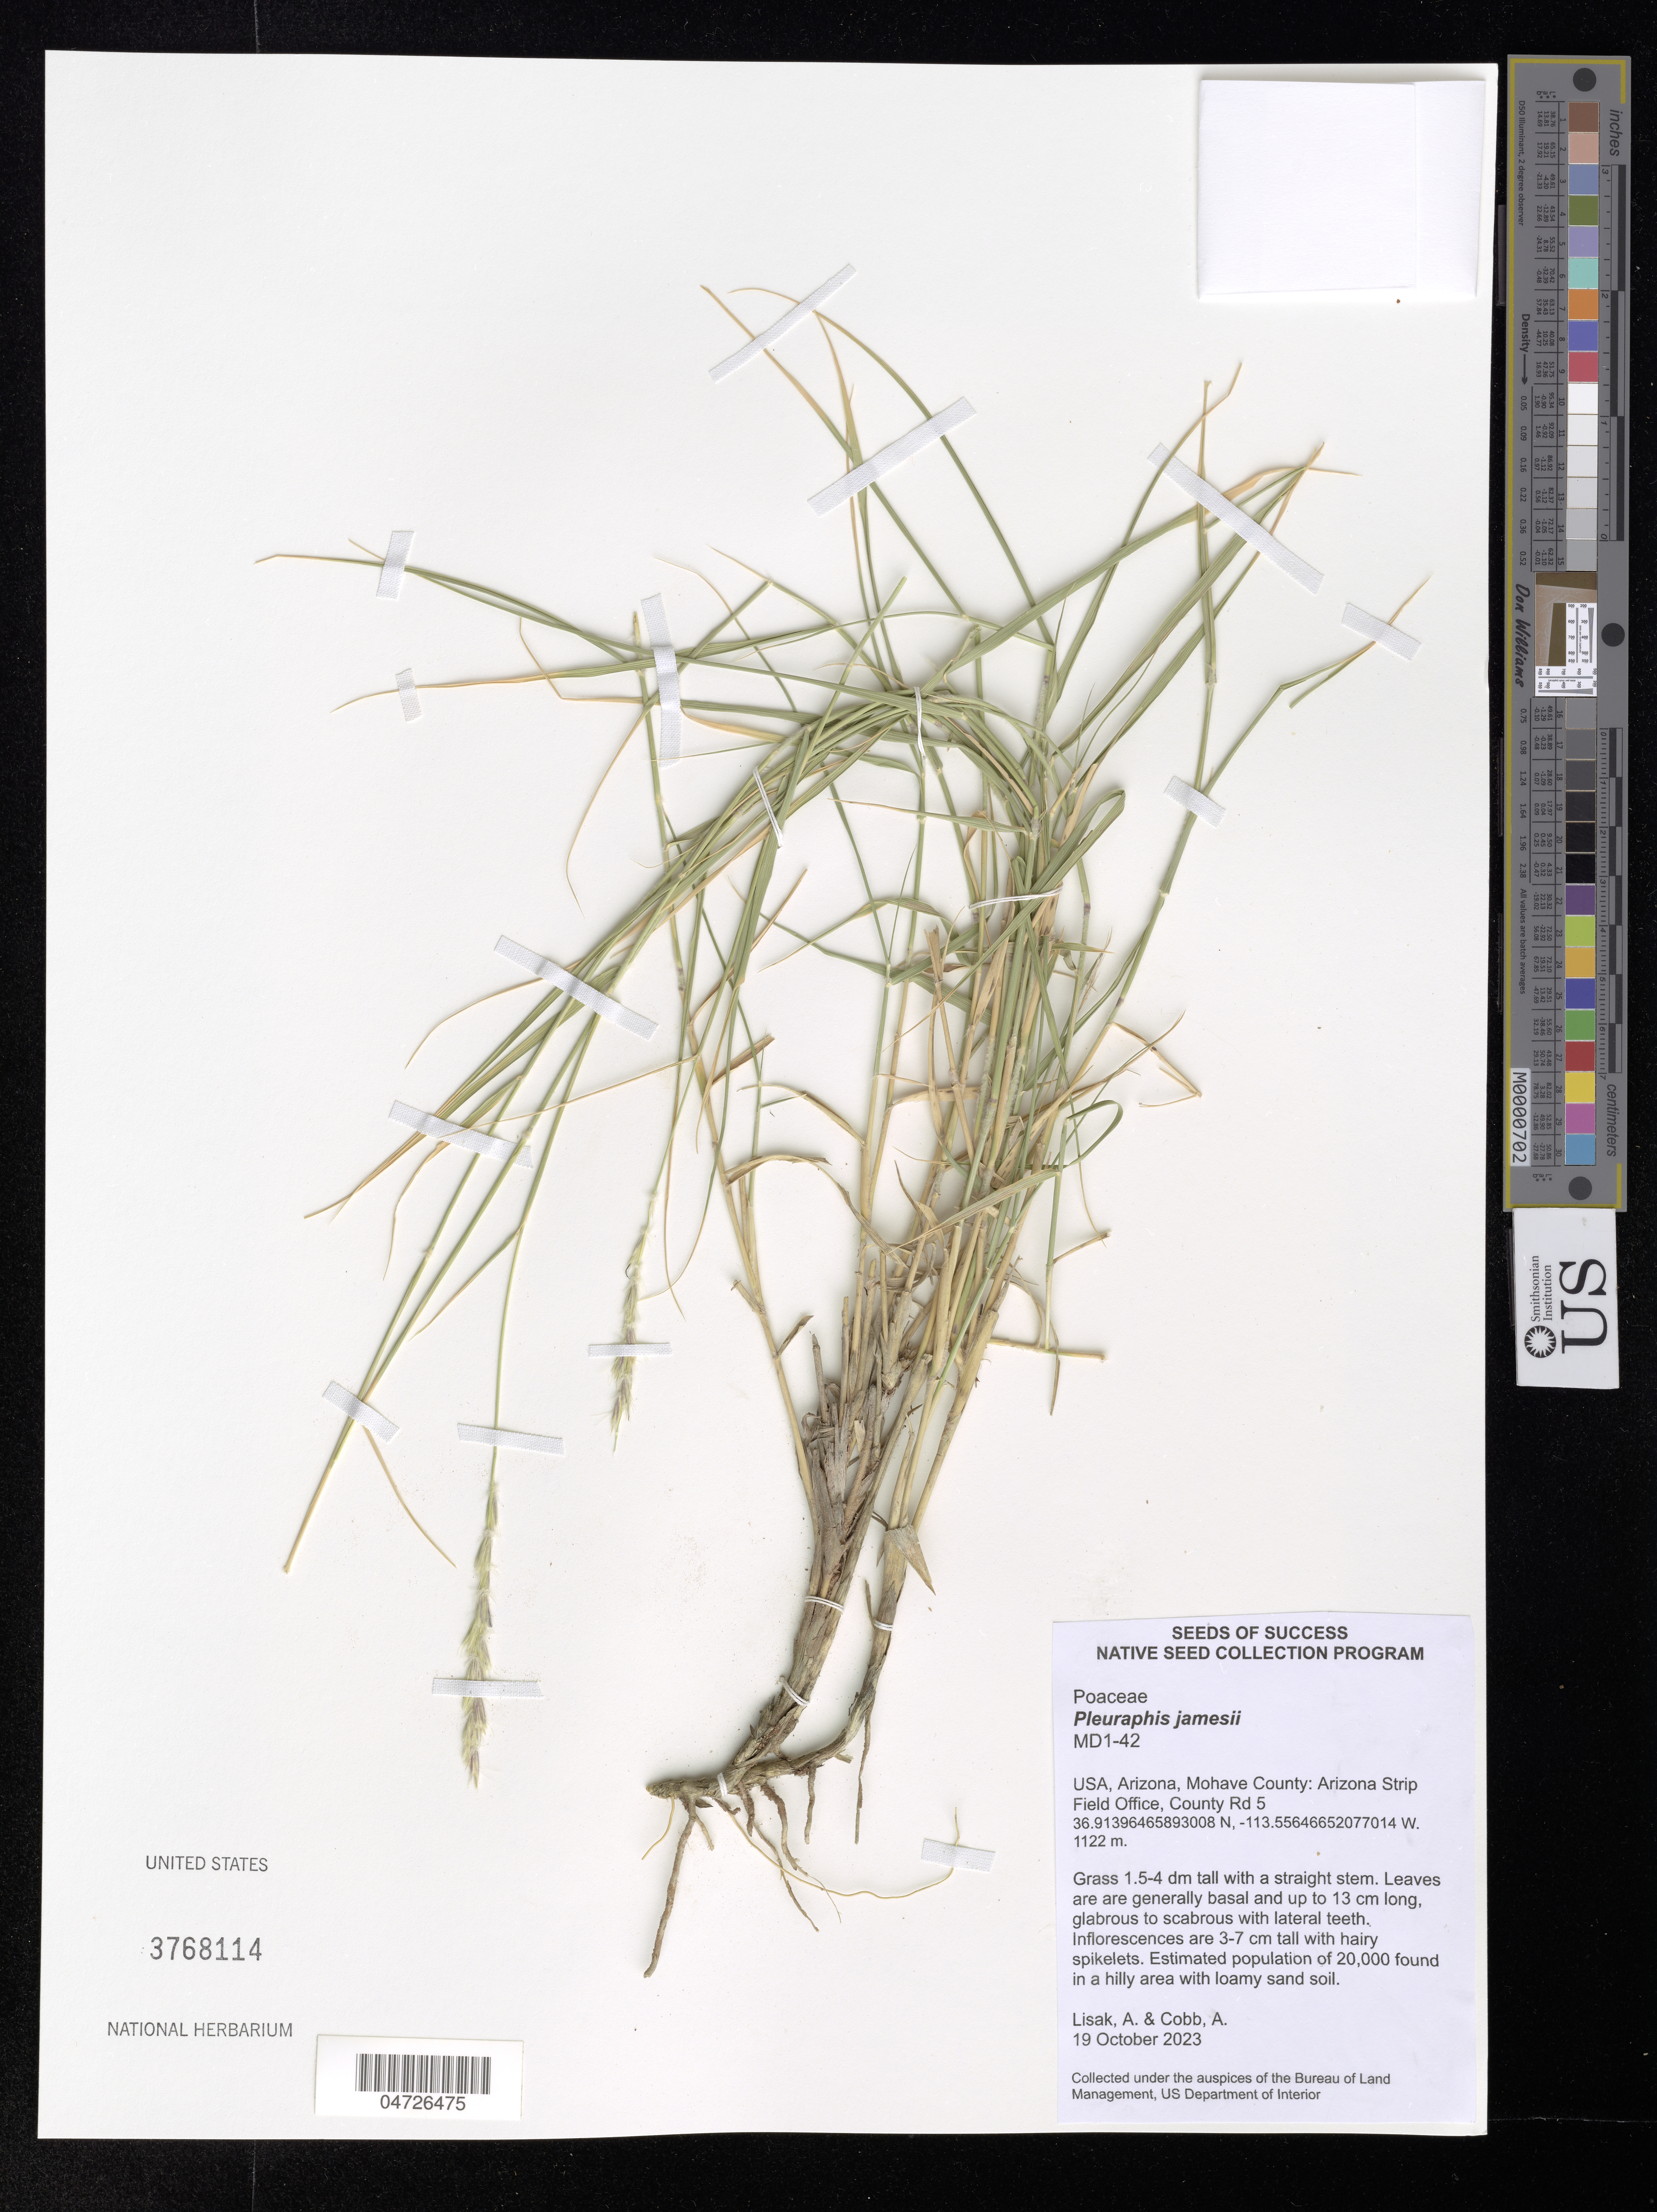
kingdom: Plantae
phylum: Tracheophyta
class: Liliopsida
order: Poales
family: Poaceae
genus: Pleuraphis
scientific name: Pleuraphis jamesii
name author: Torr.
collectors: A. Lisak & A. Cobb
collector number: MD1-42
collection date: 2023-10-19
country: United States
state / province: Arizona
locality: Mohave County: Arizona Strip Field Office, County Rd 5.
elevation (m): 1122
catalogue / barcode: US 3768114